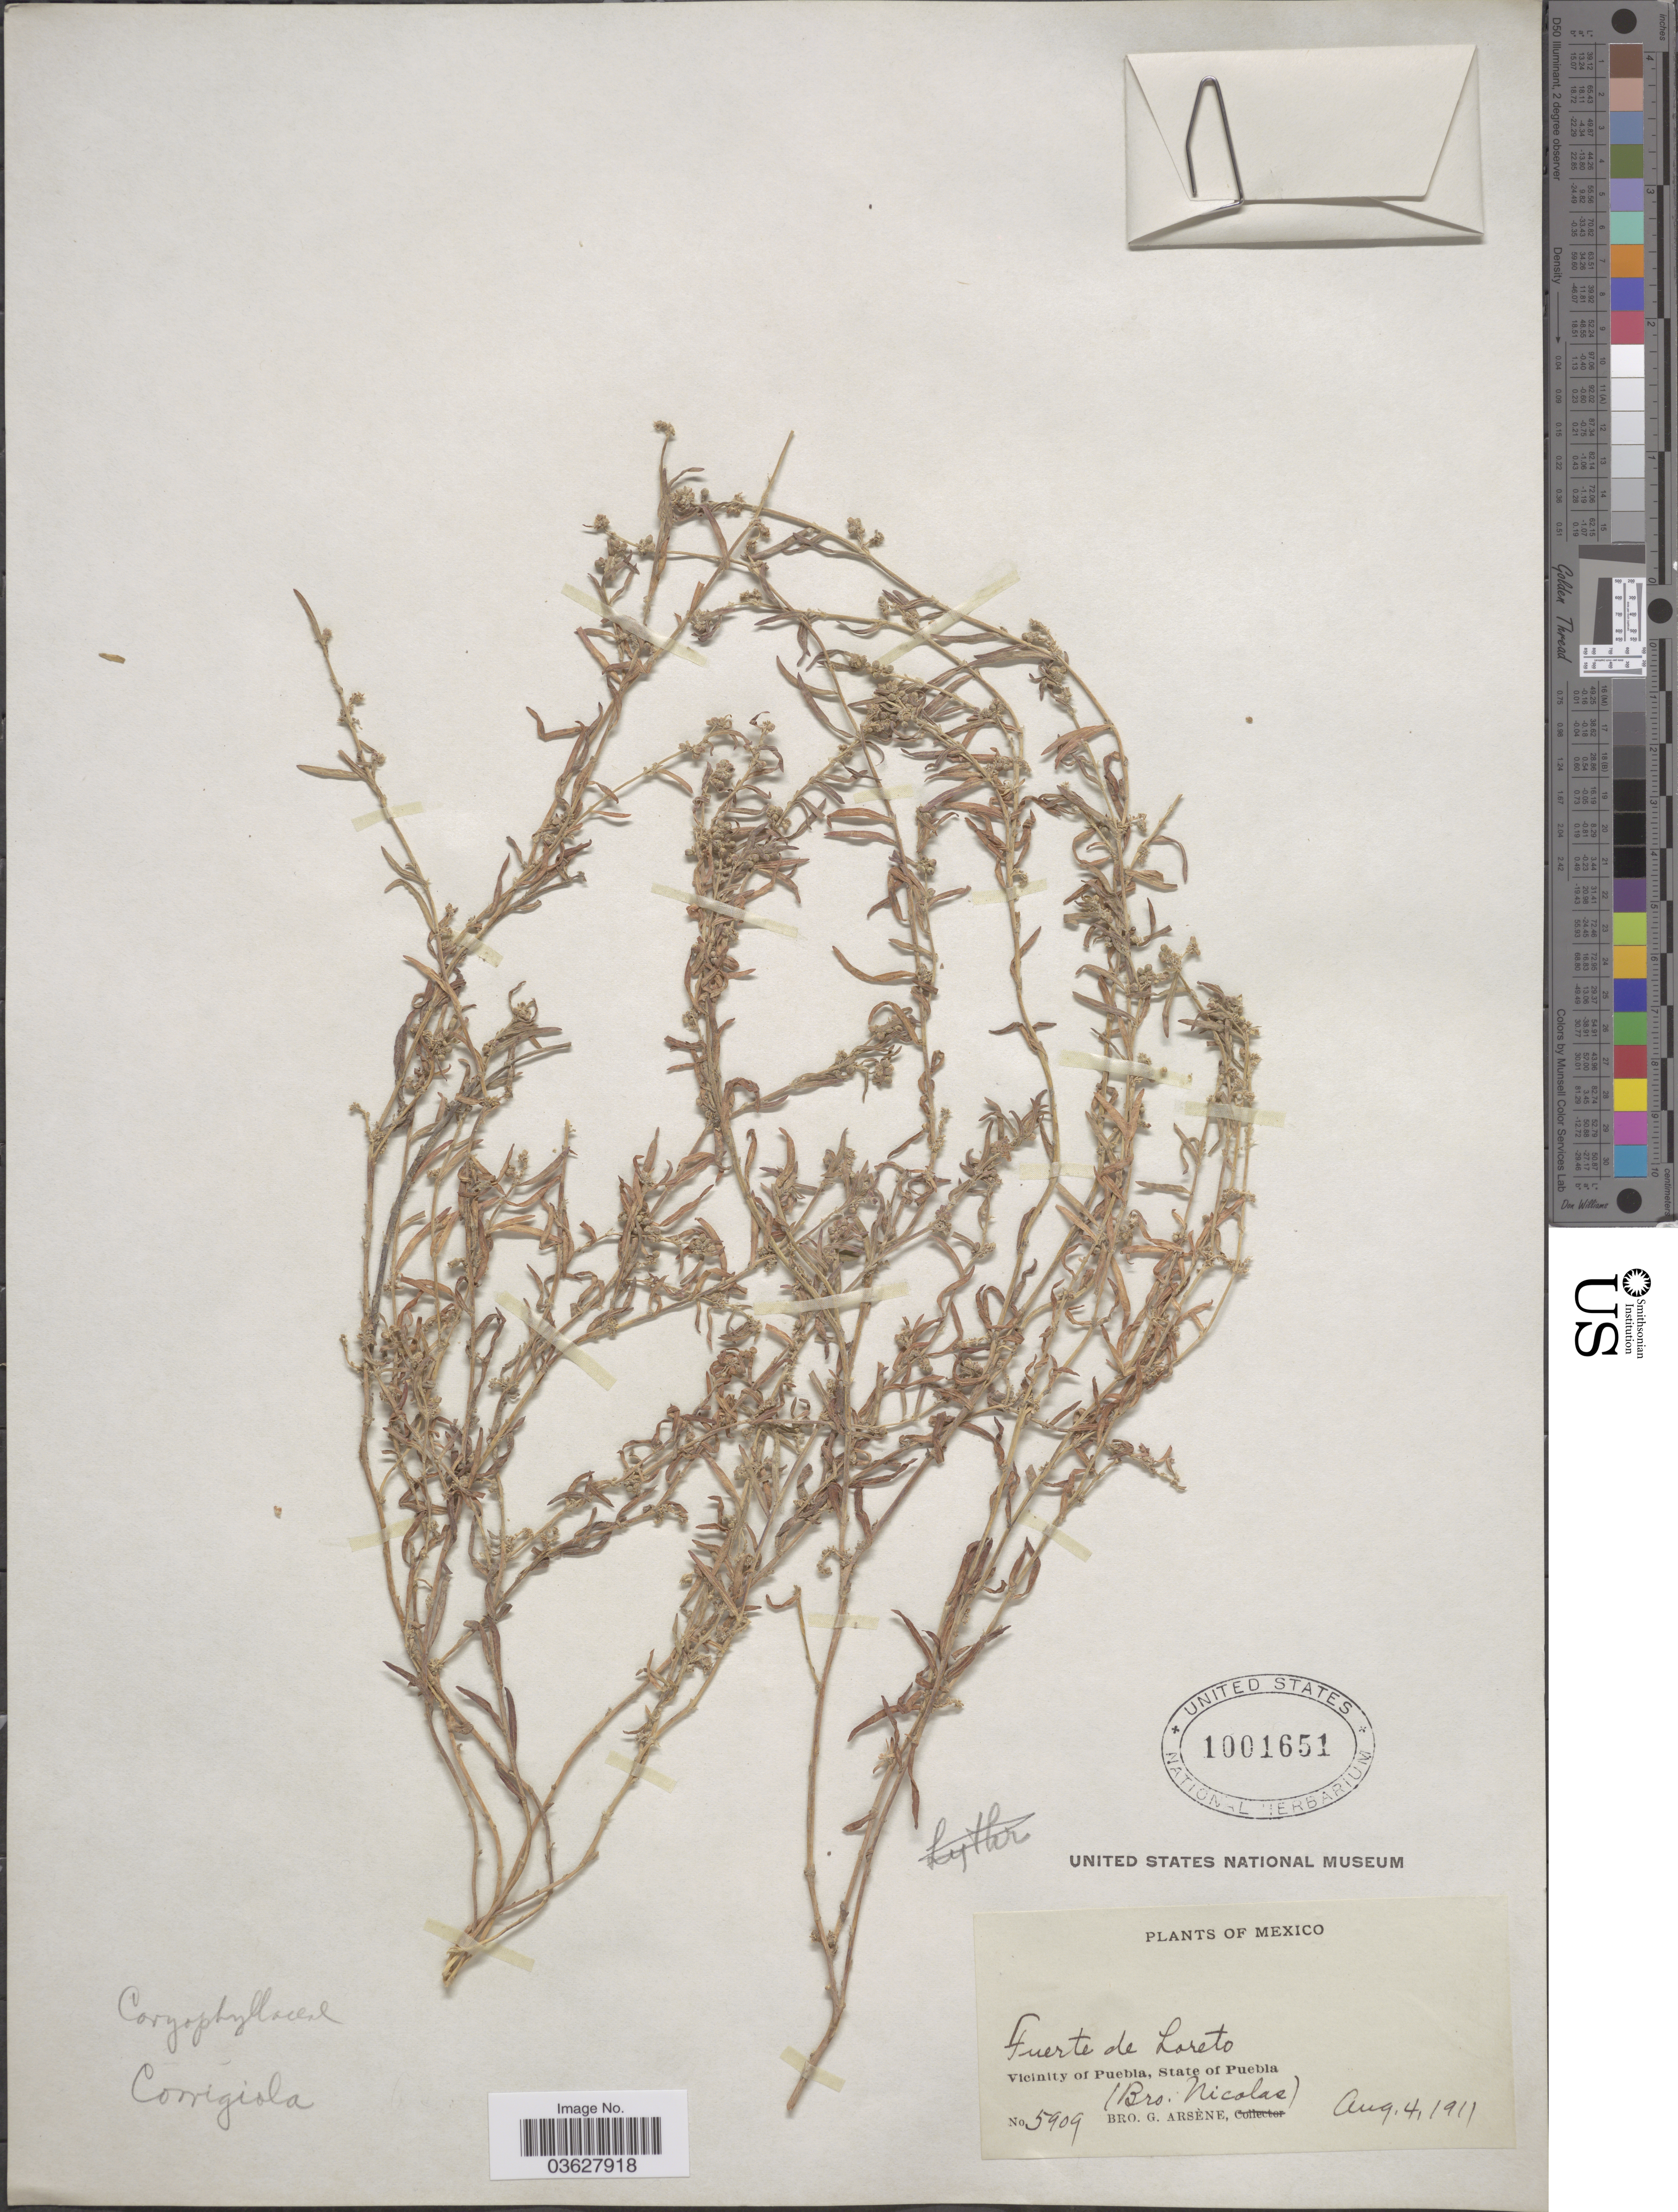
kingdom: Plantae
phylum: Tracheophyta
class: Magnoliopsida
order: Caryophyllales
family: Caryophyllaceae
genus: Corrigiola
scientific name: Corrigiola sp.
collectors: Bro. G. Arsène & Bro. Nicolas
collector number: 5909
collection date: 1911-08-04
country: Mexico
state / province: Puebla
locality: Fuerte de Loreto. Vicinity of Puebla.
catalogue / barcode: US 1001651